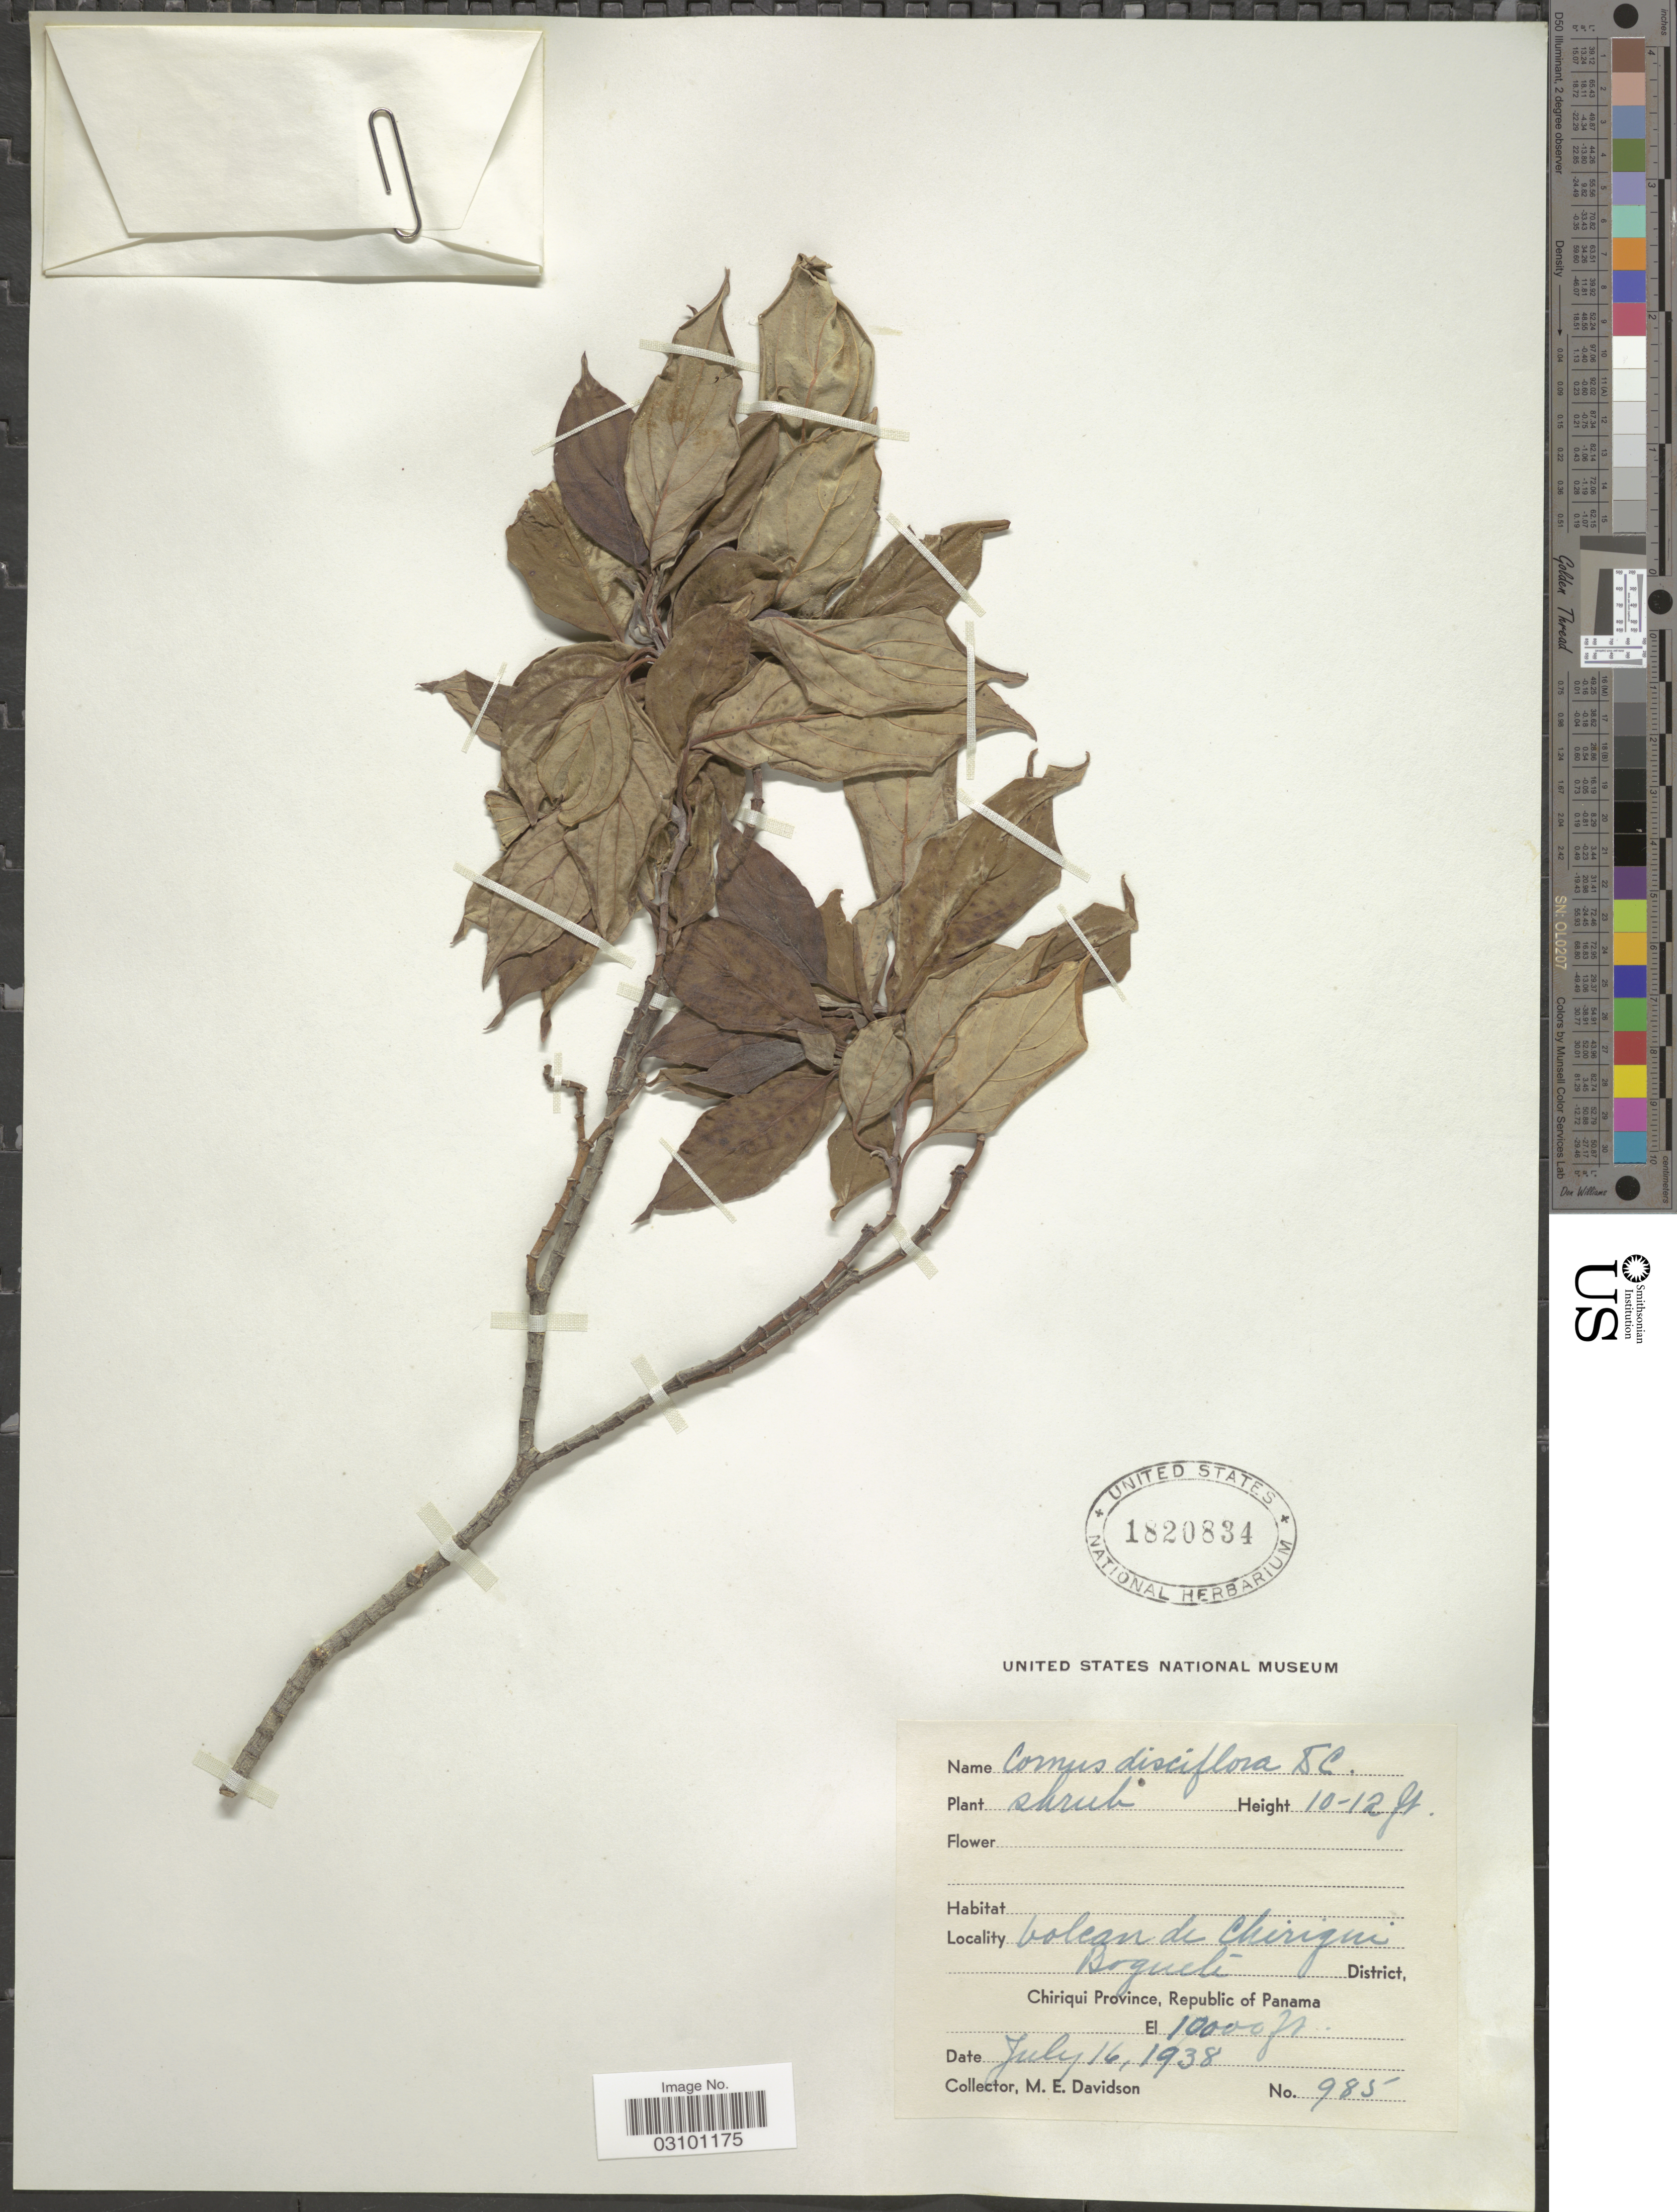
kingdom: Plantae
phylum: Tracheophyta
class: Magnoliopsida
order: Cornales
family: Cornaceae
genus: Cornus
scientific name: Cornus disciflora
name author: Moc. & Sessé ex DC.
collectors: M. E. Davidson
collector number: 985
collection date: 1938-07-16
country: Panama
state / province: Chiriqui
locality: Boquete District. Republic of Panama.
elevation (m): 3048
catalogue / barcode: US 1820834